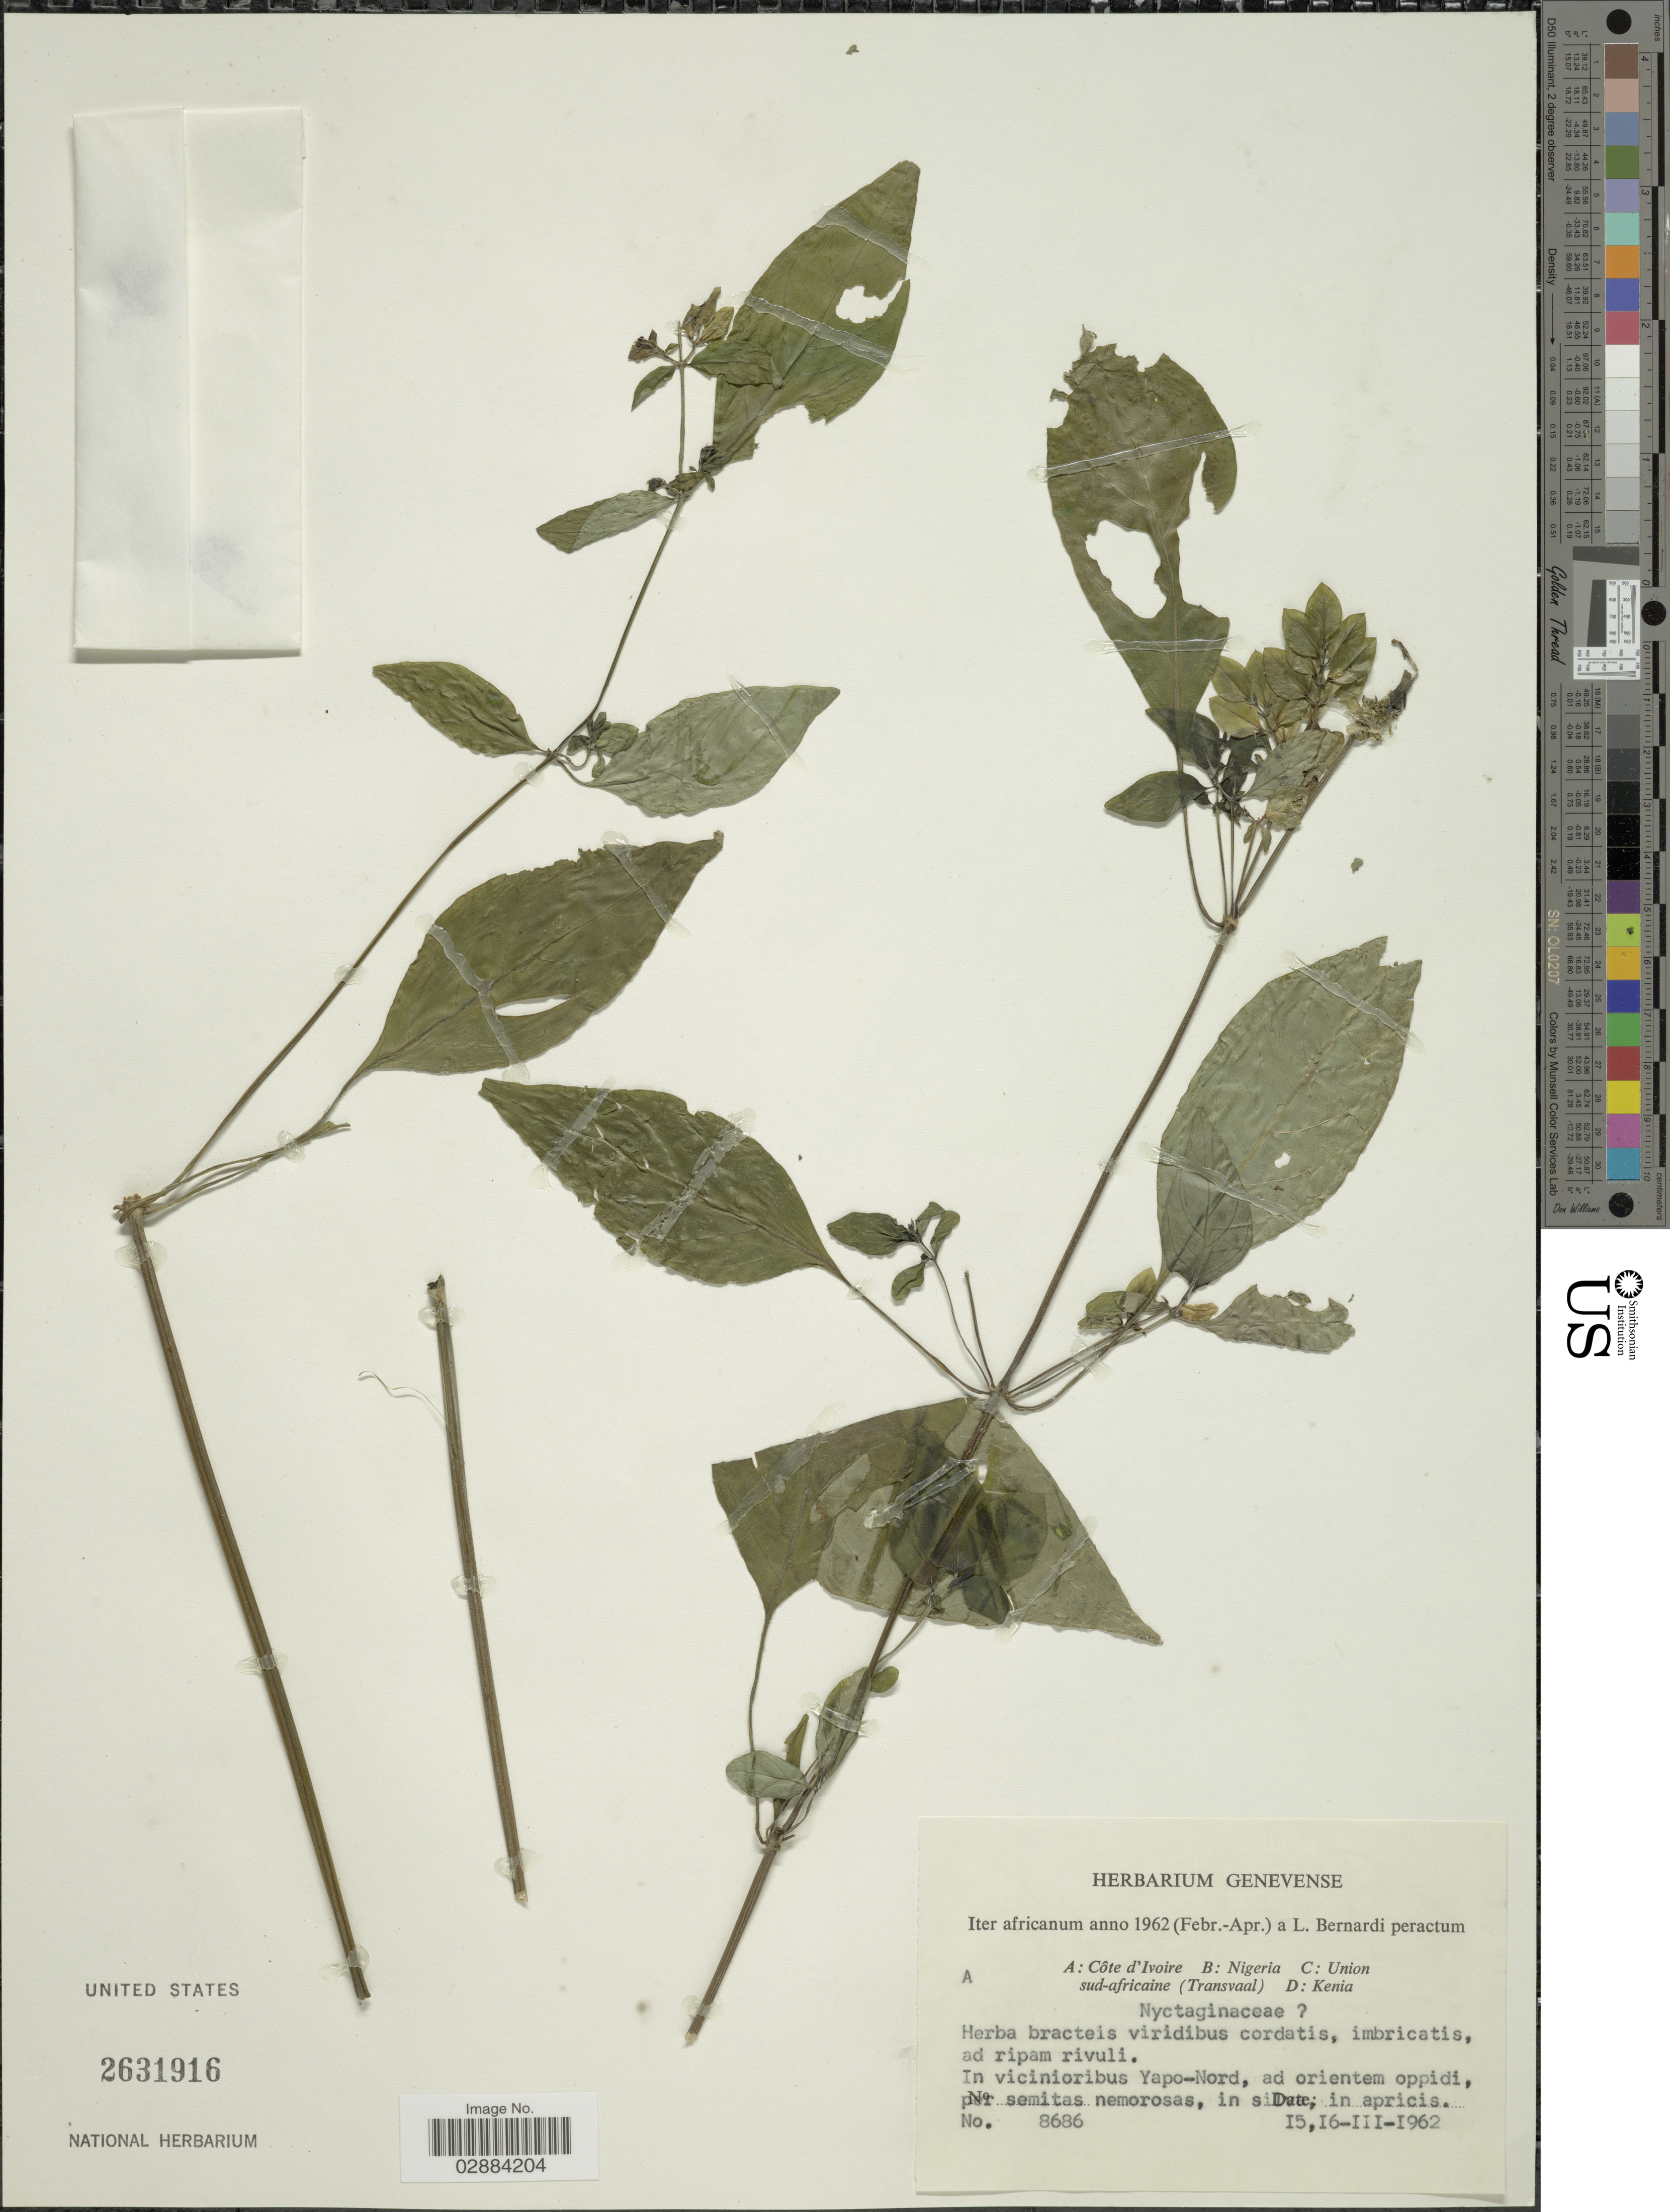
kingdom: Plantae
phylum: Tracheophyta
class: Magnoliopsida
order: Lamiales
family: Acanthaceae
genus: Dicliptera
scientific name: Dicliptera obanensis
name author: S. Moore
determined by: Amshoff, G. J. H.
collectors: L. Bernardi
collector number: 8686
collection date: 1962-03-15/1962-03-16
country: Ivory Coast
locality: In vicinioribus Yapo-Nord, ad orientem oppidi.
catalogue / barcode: US 2631916